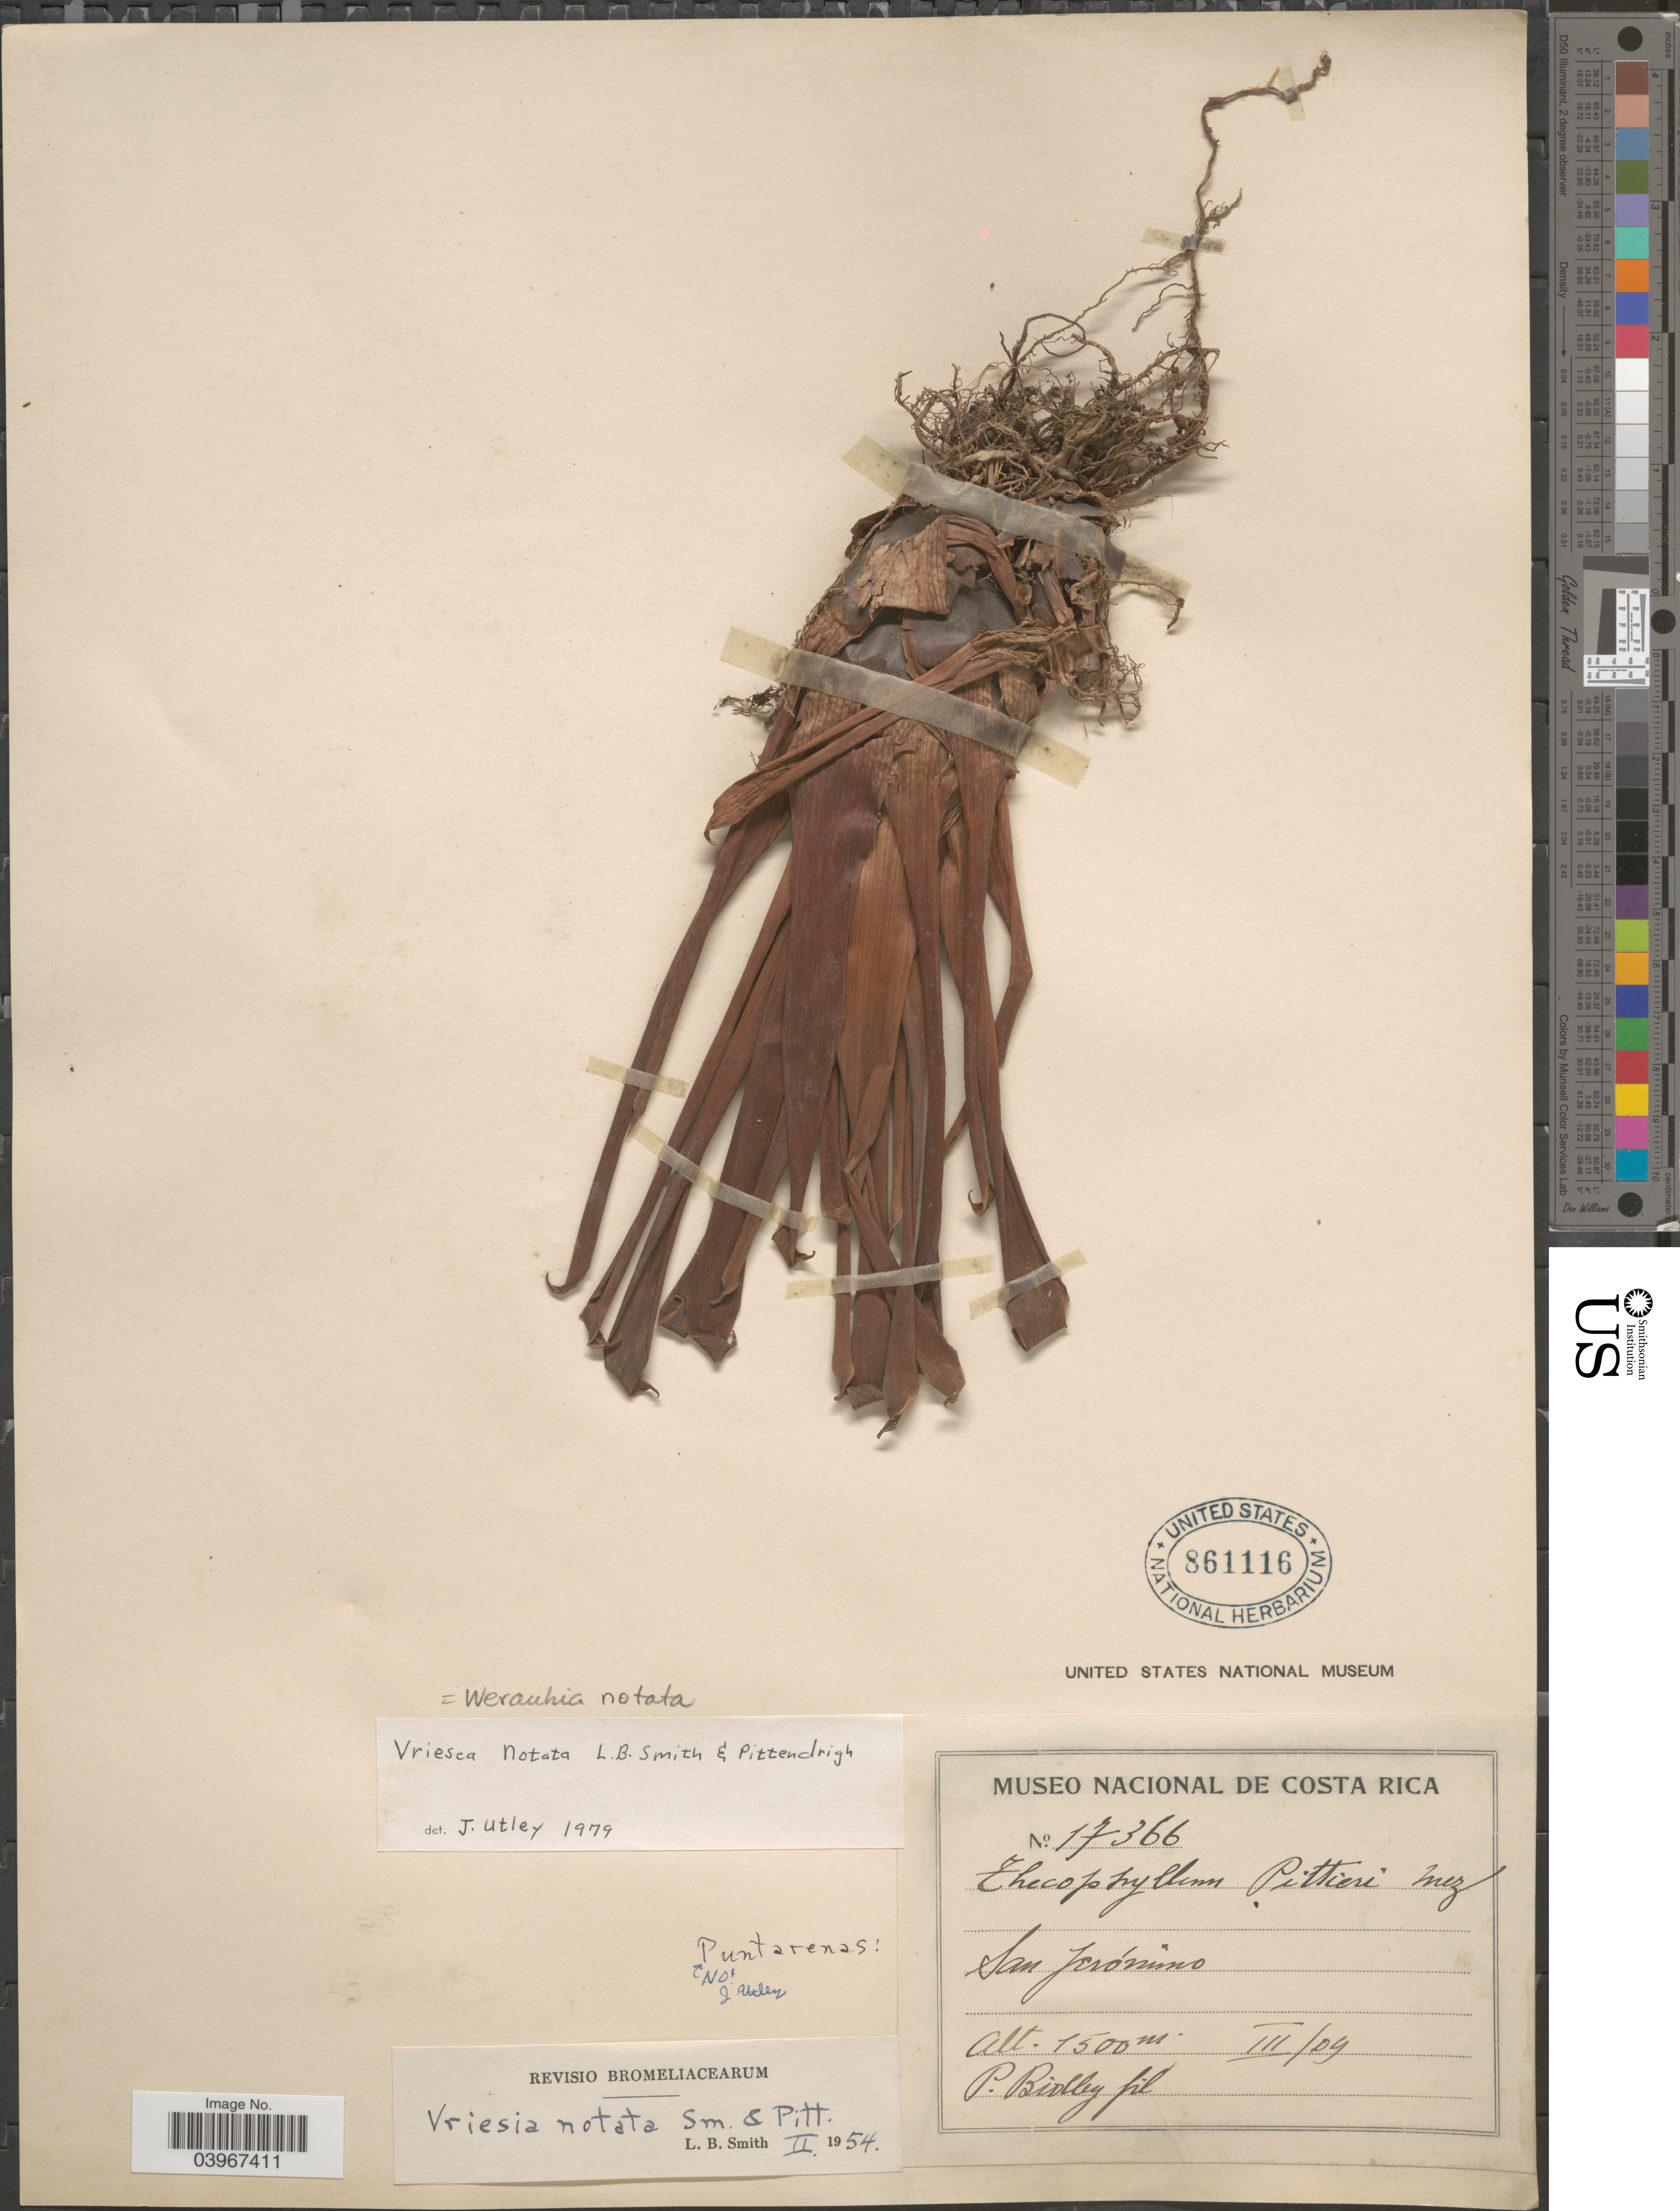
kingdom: Plantae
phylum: Tracheophyta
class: Liliopsida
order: Poales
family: Bromeliaceae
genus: Werauhia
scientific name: Werauhia notata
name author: (L.B. Sm. & Pittendr.) J.R. Grant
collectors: P. Biolley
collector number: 17366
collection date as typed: Transcribed d/m/y: /3/9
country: Costa Rica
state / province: Puntarenas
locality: San Jerónimo.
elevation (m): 1500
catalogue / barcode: US 861116